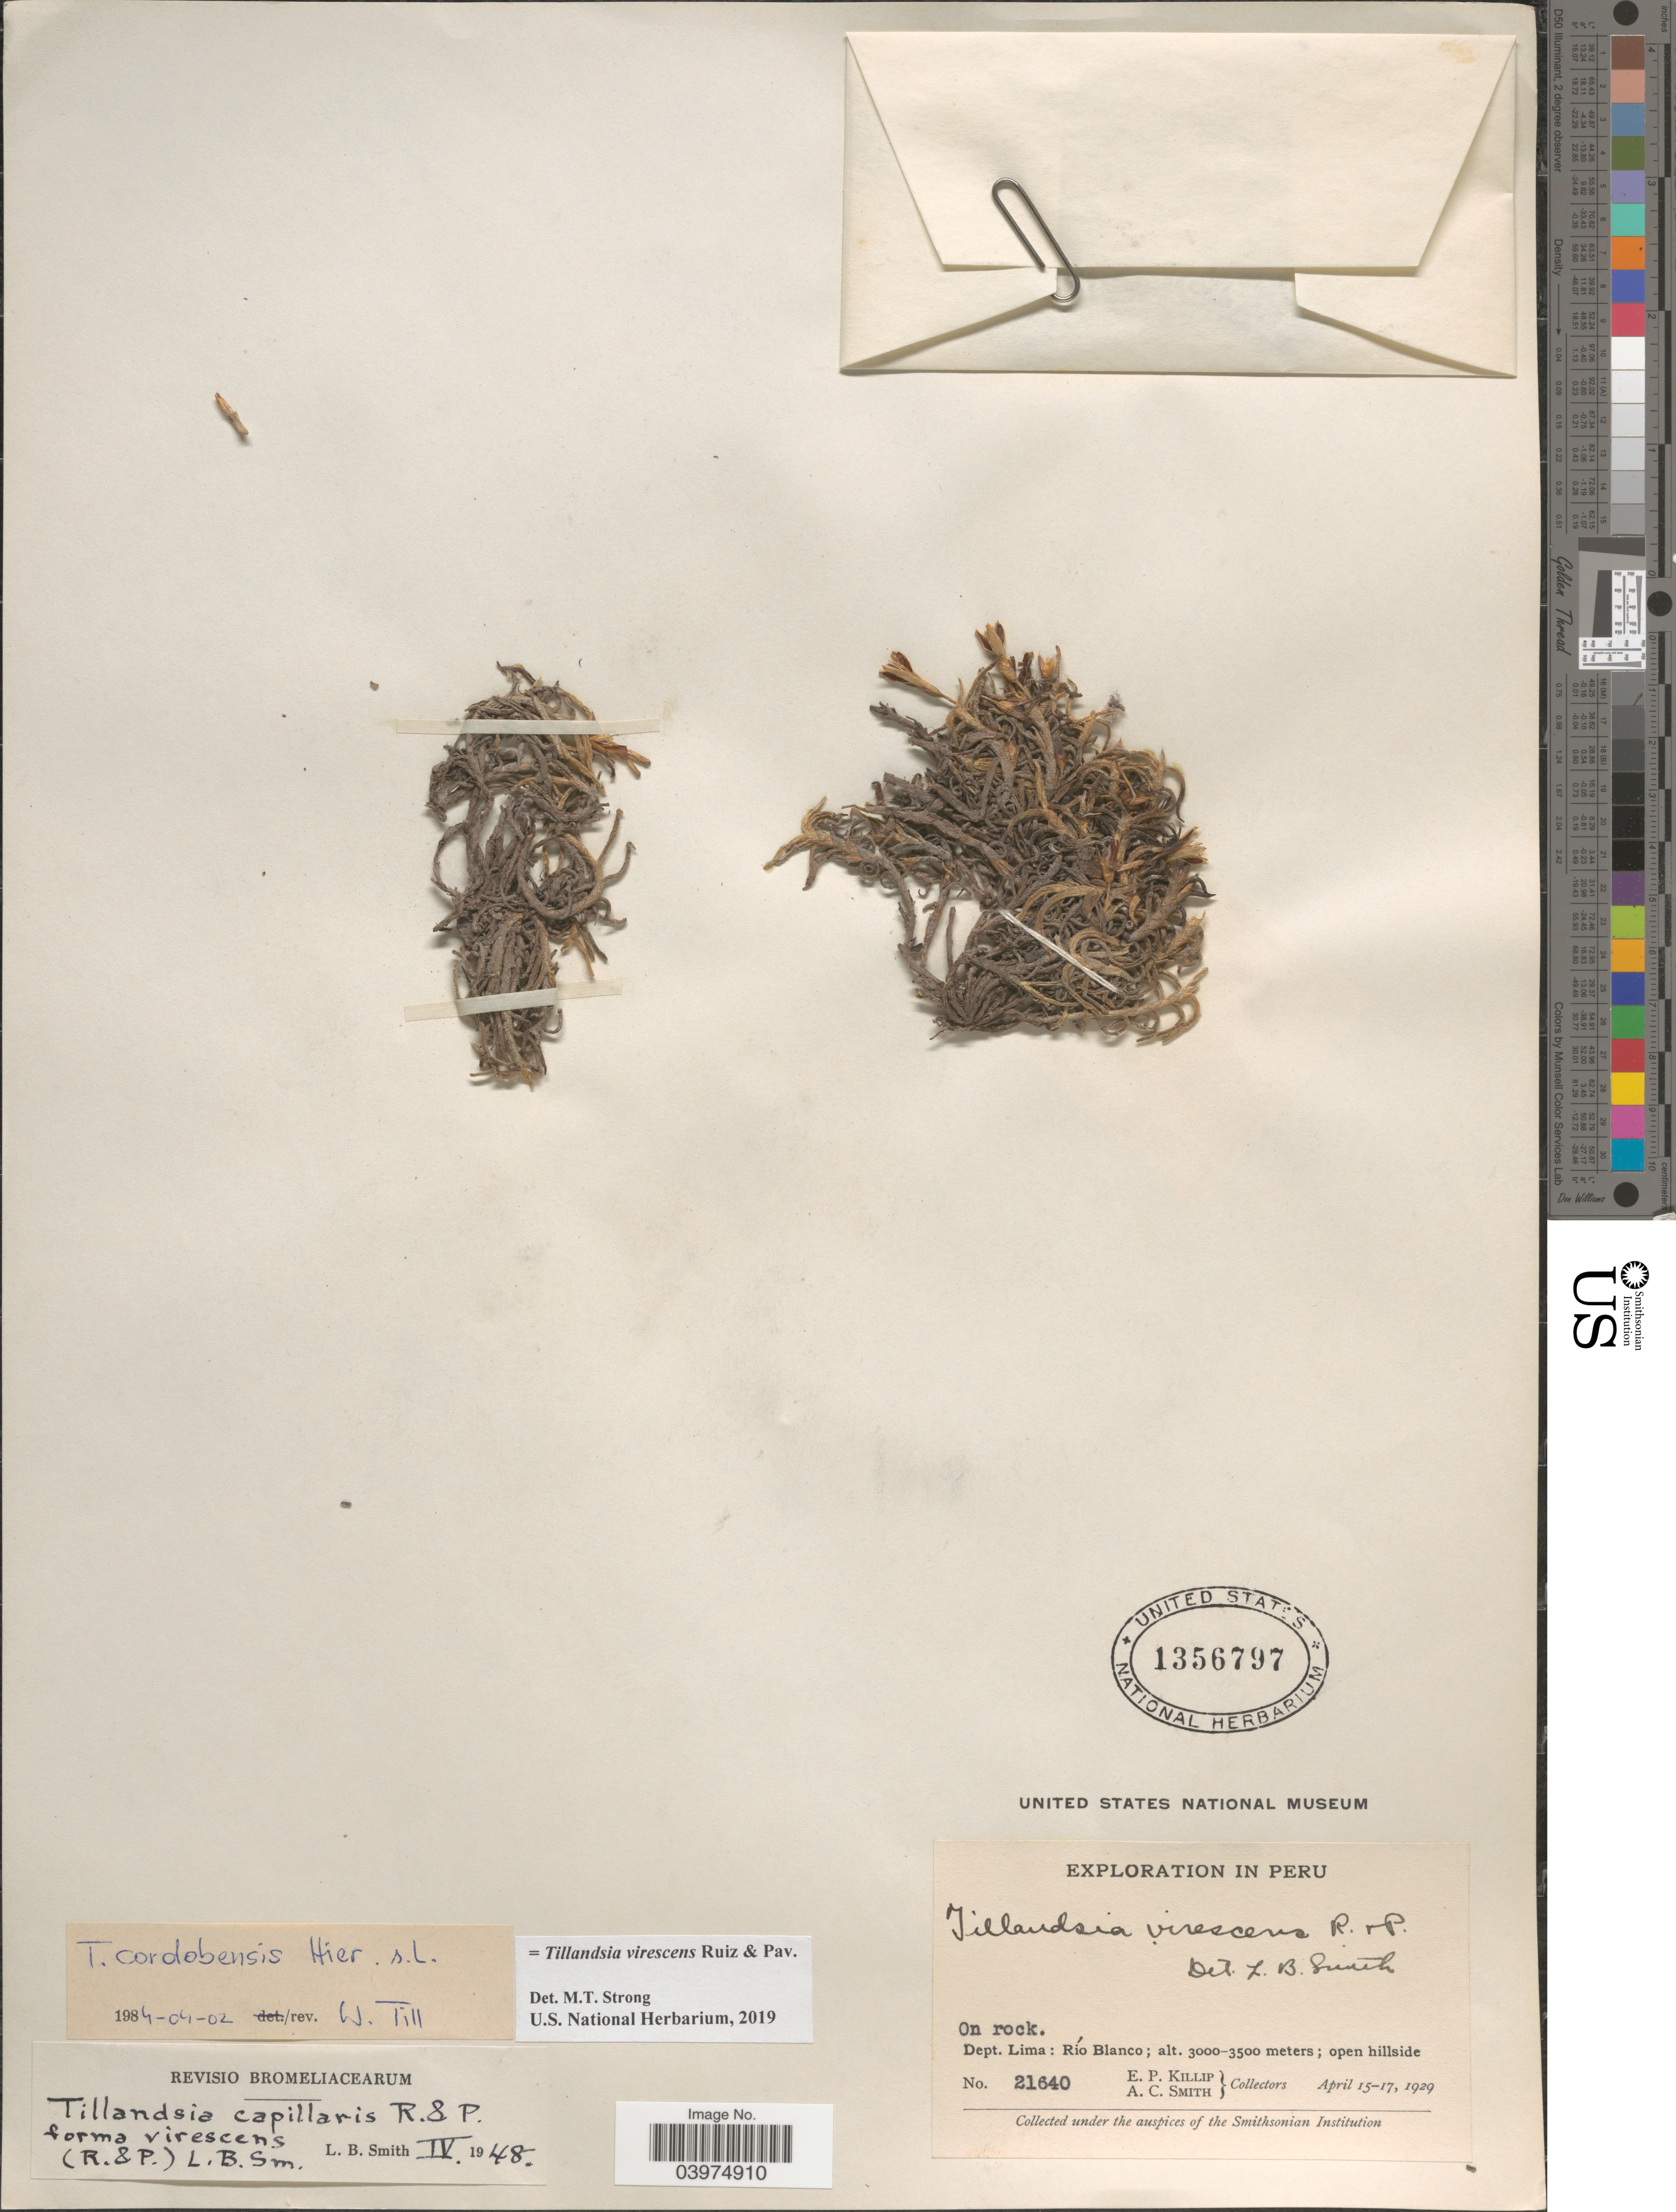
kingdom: Plantae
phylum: Tracheophyta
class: Liliopsida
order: Poales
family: Bromeliaceae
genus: Tillandsia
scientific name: Tillandsia virescens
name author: Ruiz & Pav.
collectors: E. P. Killip & A. C. Smith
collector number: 21640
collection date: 1929-04-15/1929-04-17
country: Peru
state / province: Lima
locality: Exploration in Peru. On rock. Dept. Lima: Río Blanco.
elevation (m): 3000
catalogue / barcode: US 1356797